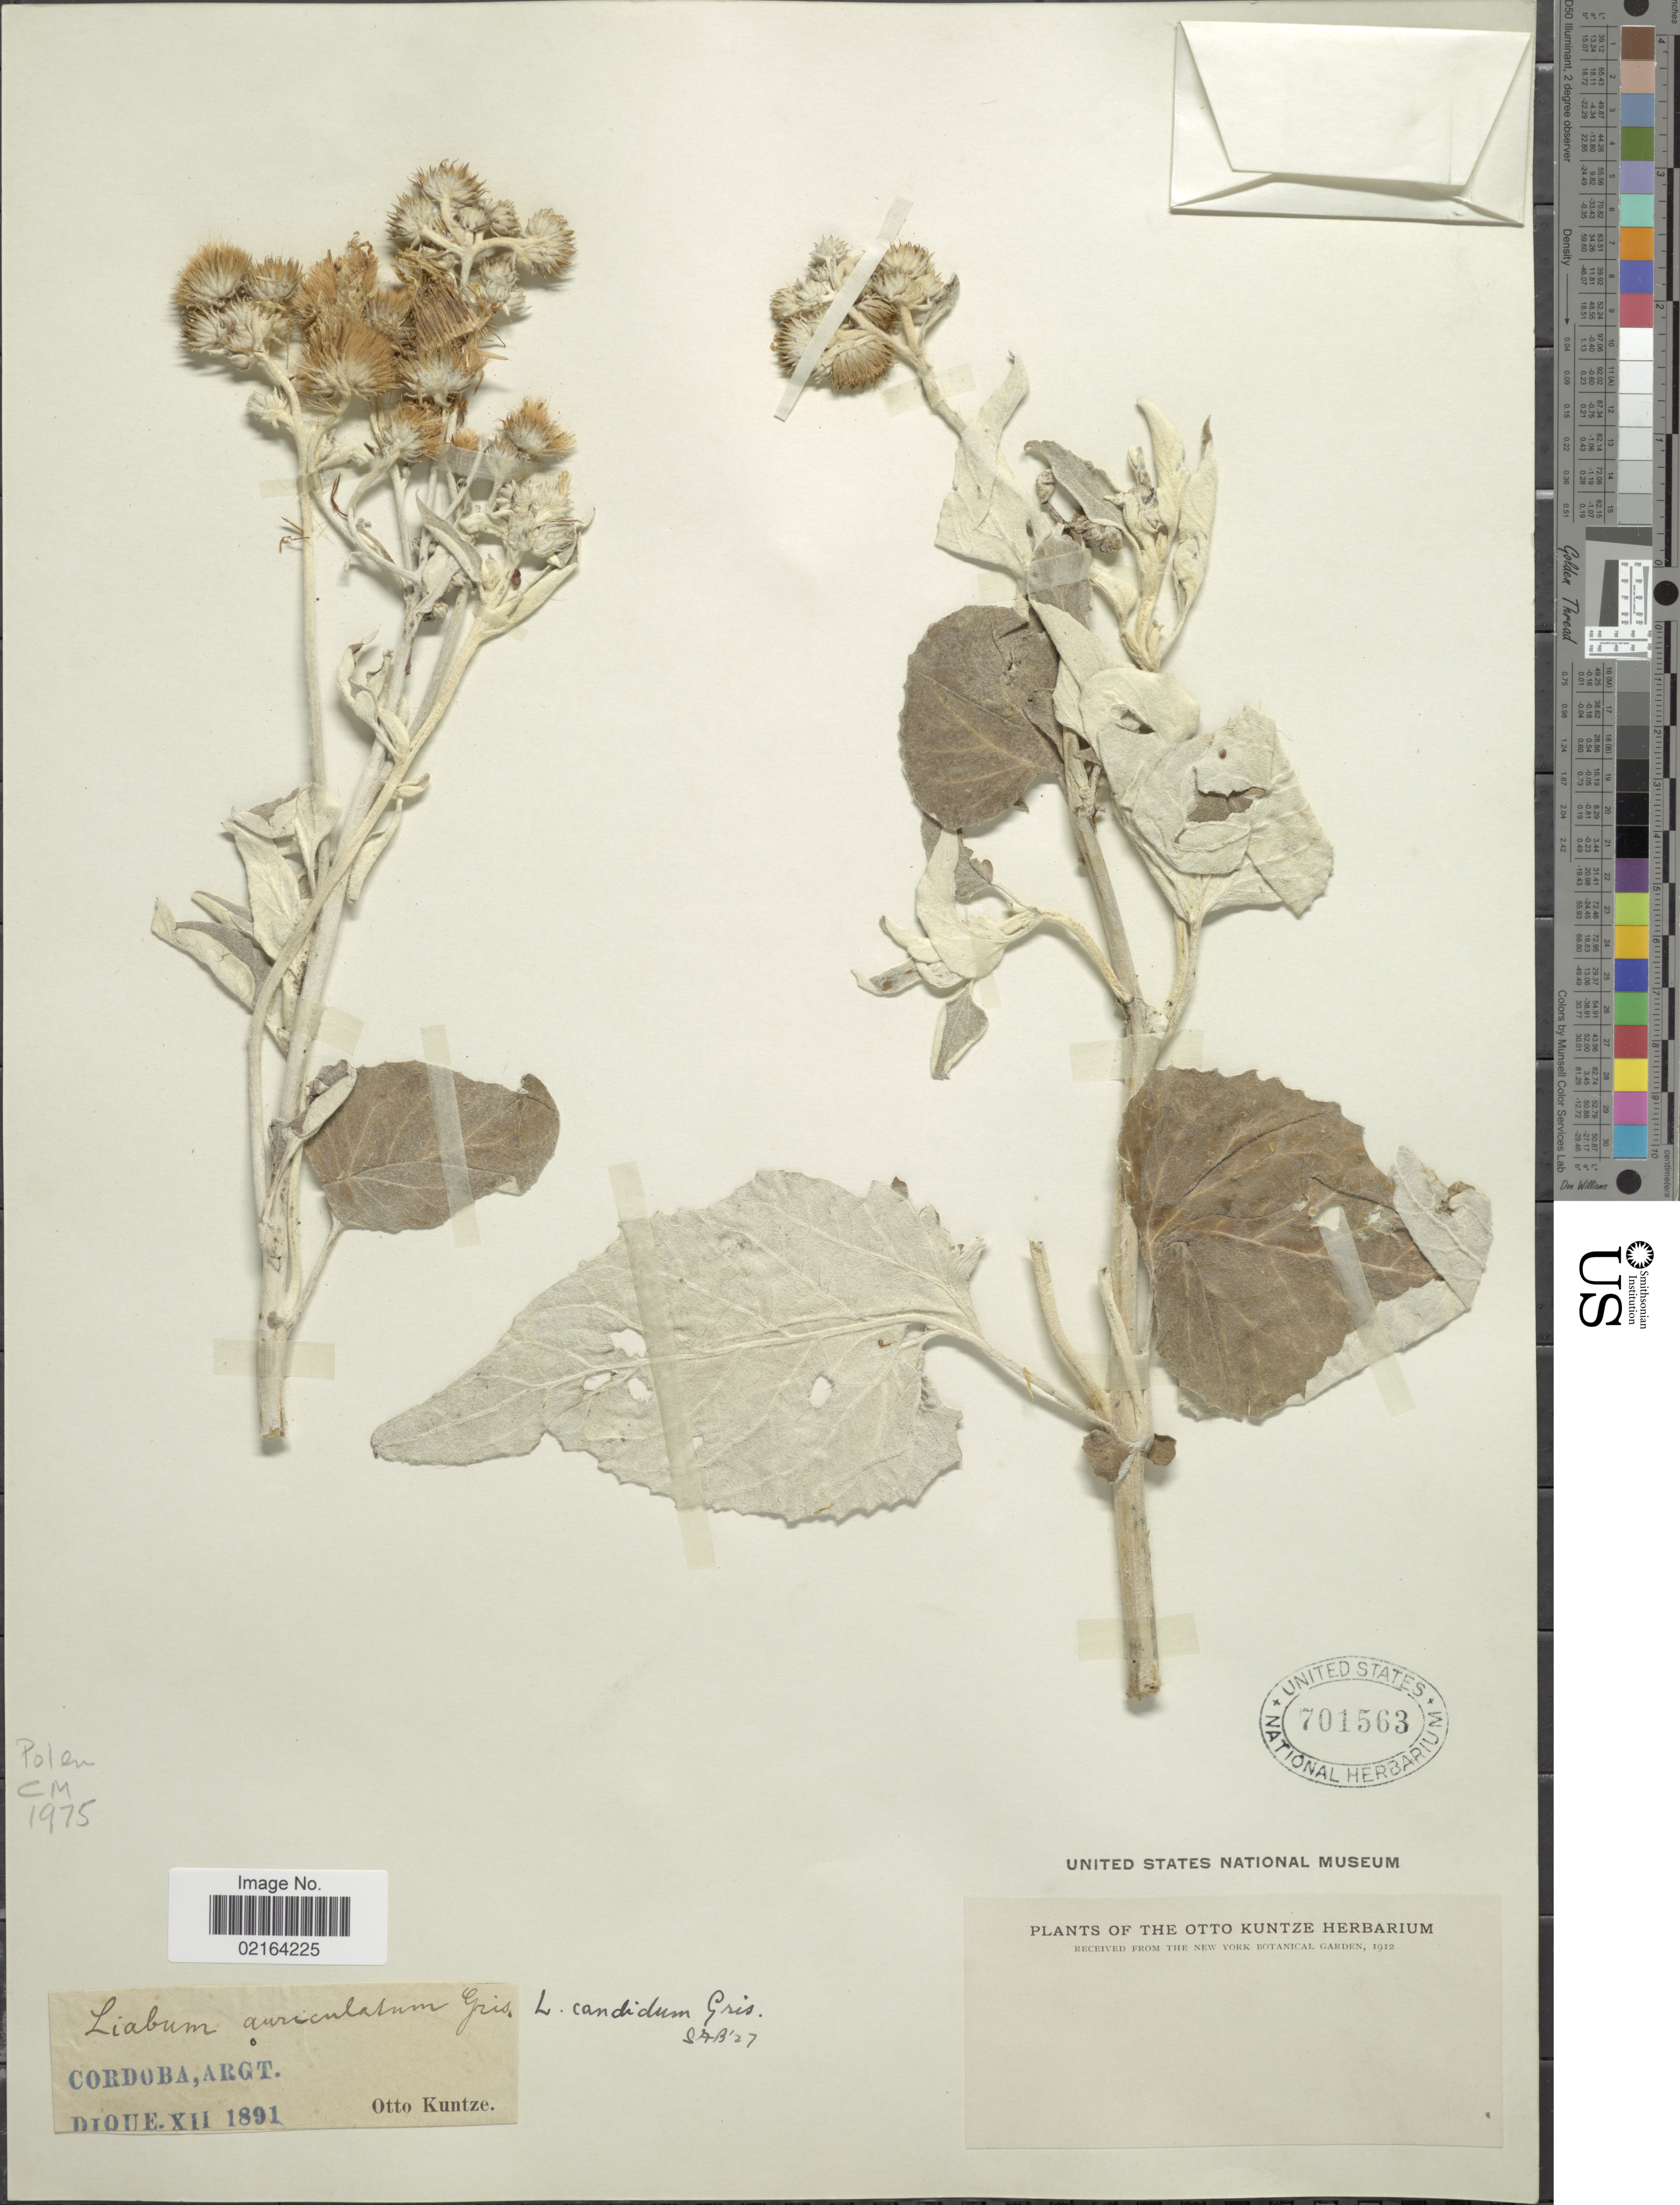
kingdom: Plantae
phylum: Tracheophyta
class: Magnoliopsida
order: Asterales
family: Asteraceae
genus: Microliabum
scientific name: Microliabum candidum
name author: (Griseb.) H. Rob.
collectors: C.E.O. Kuntze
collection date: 1891-12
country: Argentina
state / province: Cordoba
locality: Cordoba, Argt.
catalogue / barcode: US 701563